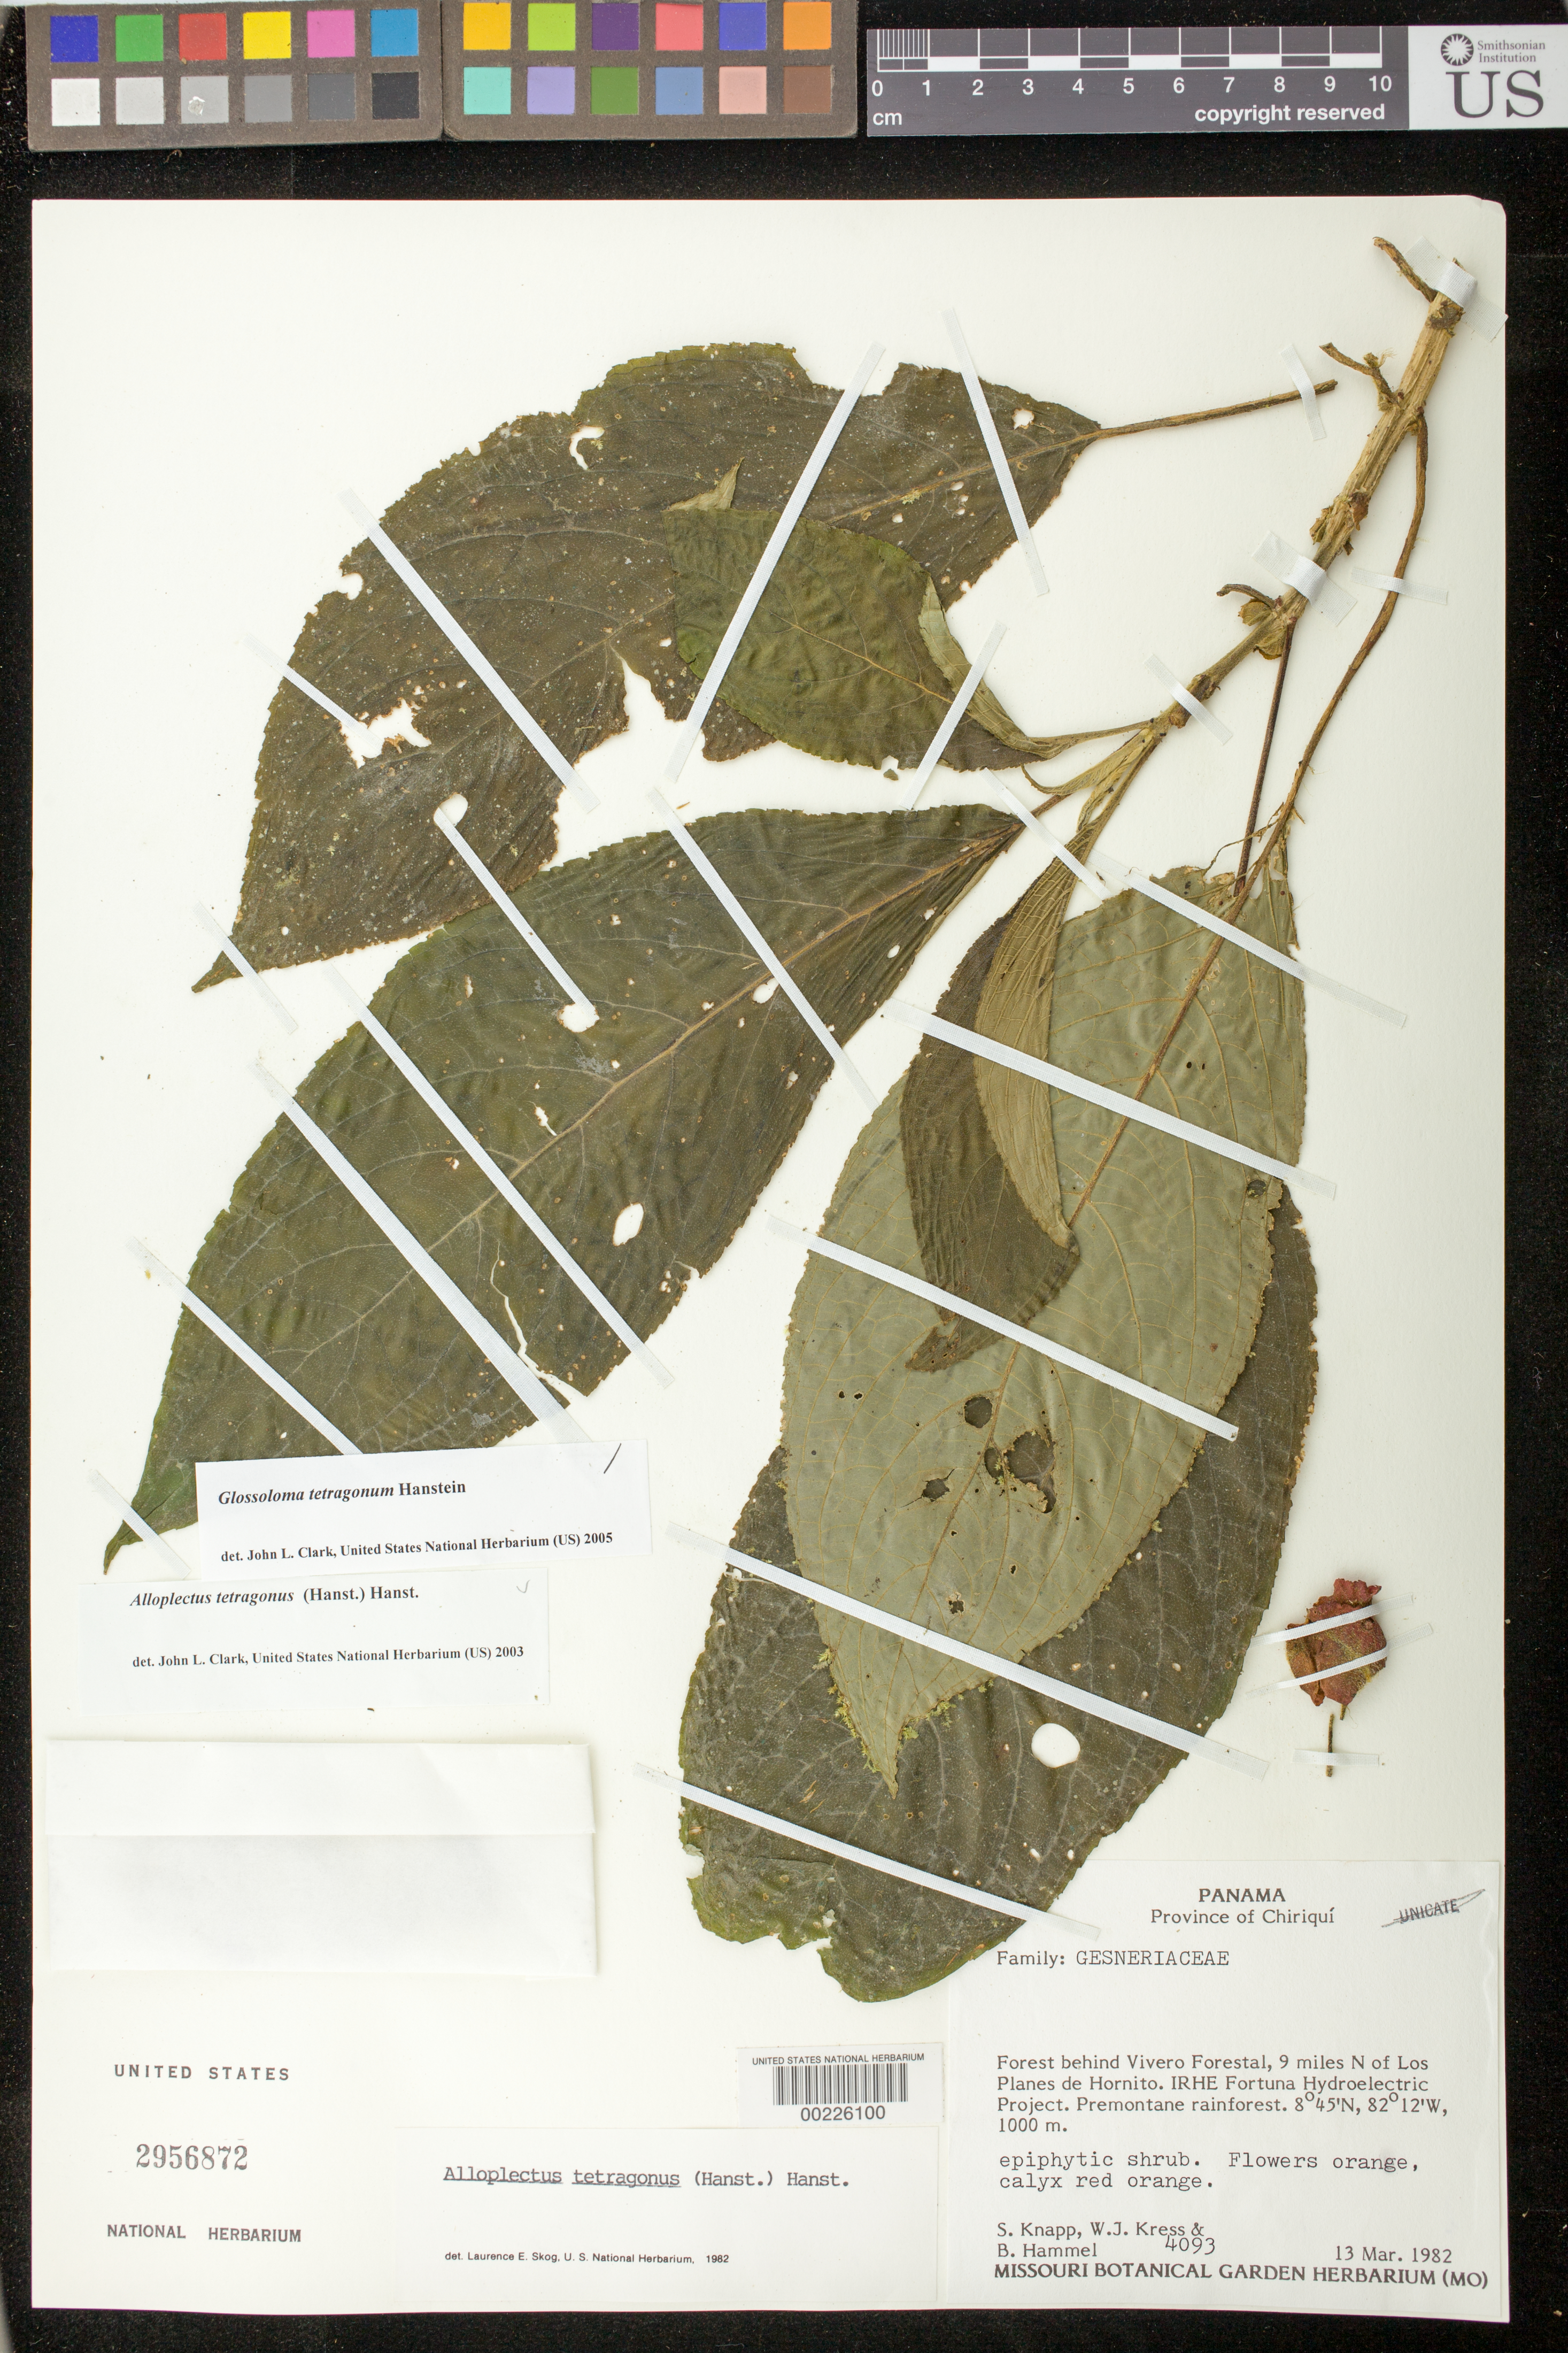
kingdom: Plantae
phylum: Tracheophyta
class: Magnoliopsida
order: Lamiales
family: Gesneriaceae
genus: Glossoloma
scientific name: Glossoloma tetragonum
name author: Hanst.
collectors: S. Knapp & B. Hammel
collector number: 4093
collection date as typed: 13 Mar 1982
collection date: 1982-03-13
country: Panama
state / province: Chiriquí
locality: Forest behind Vivero Forestal, 9 mi N of Los Planes de Hornito, IRHE Fortuna Hydroelectric Project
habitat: Premontane rainforest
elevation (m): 1000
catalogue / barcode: US 2956872